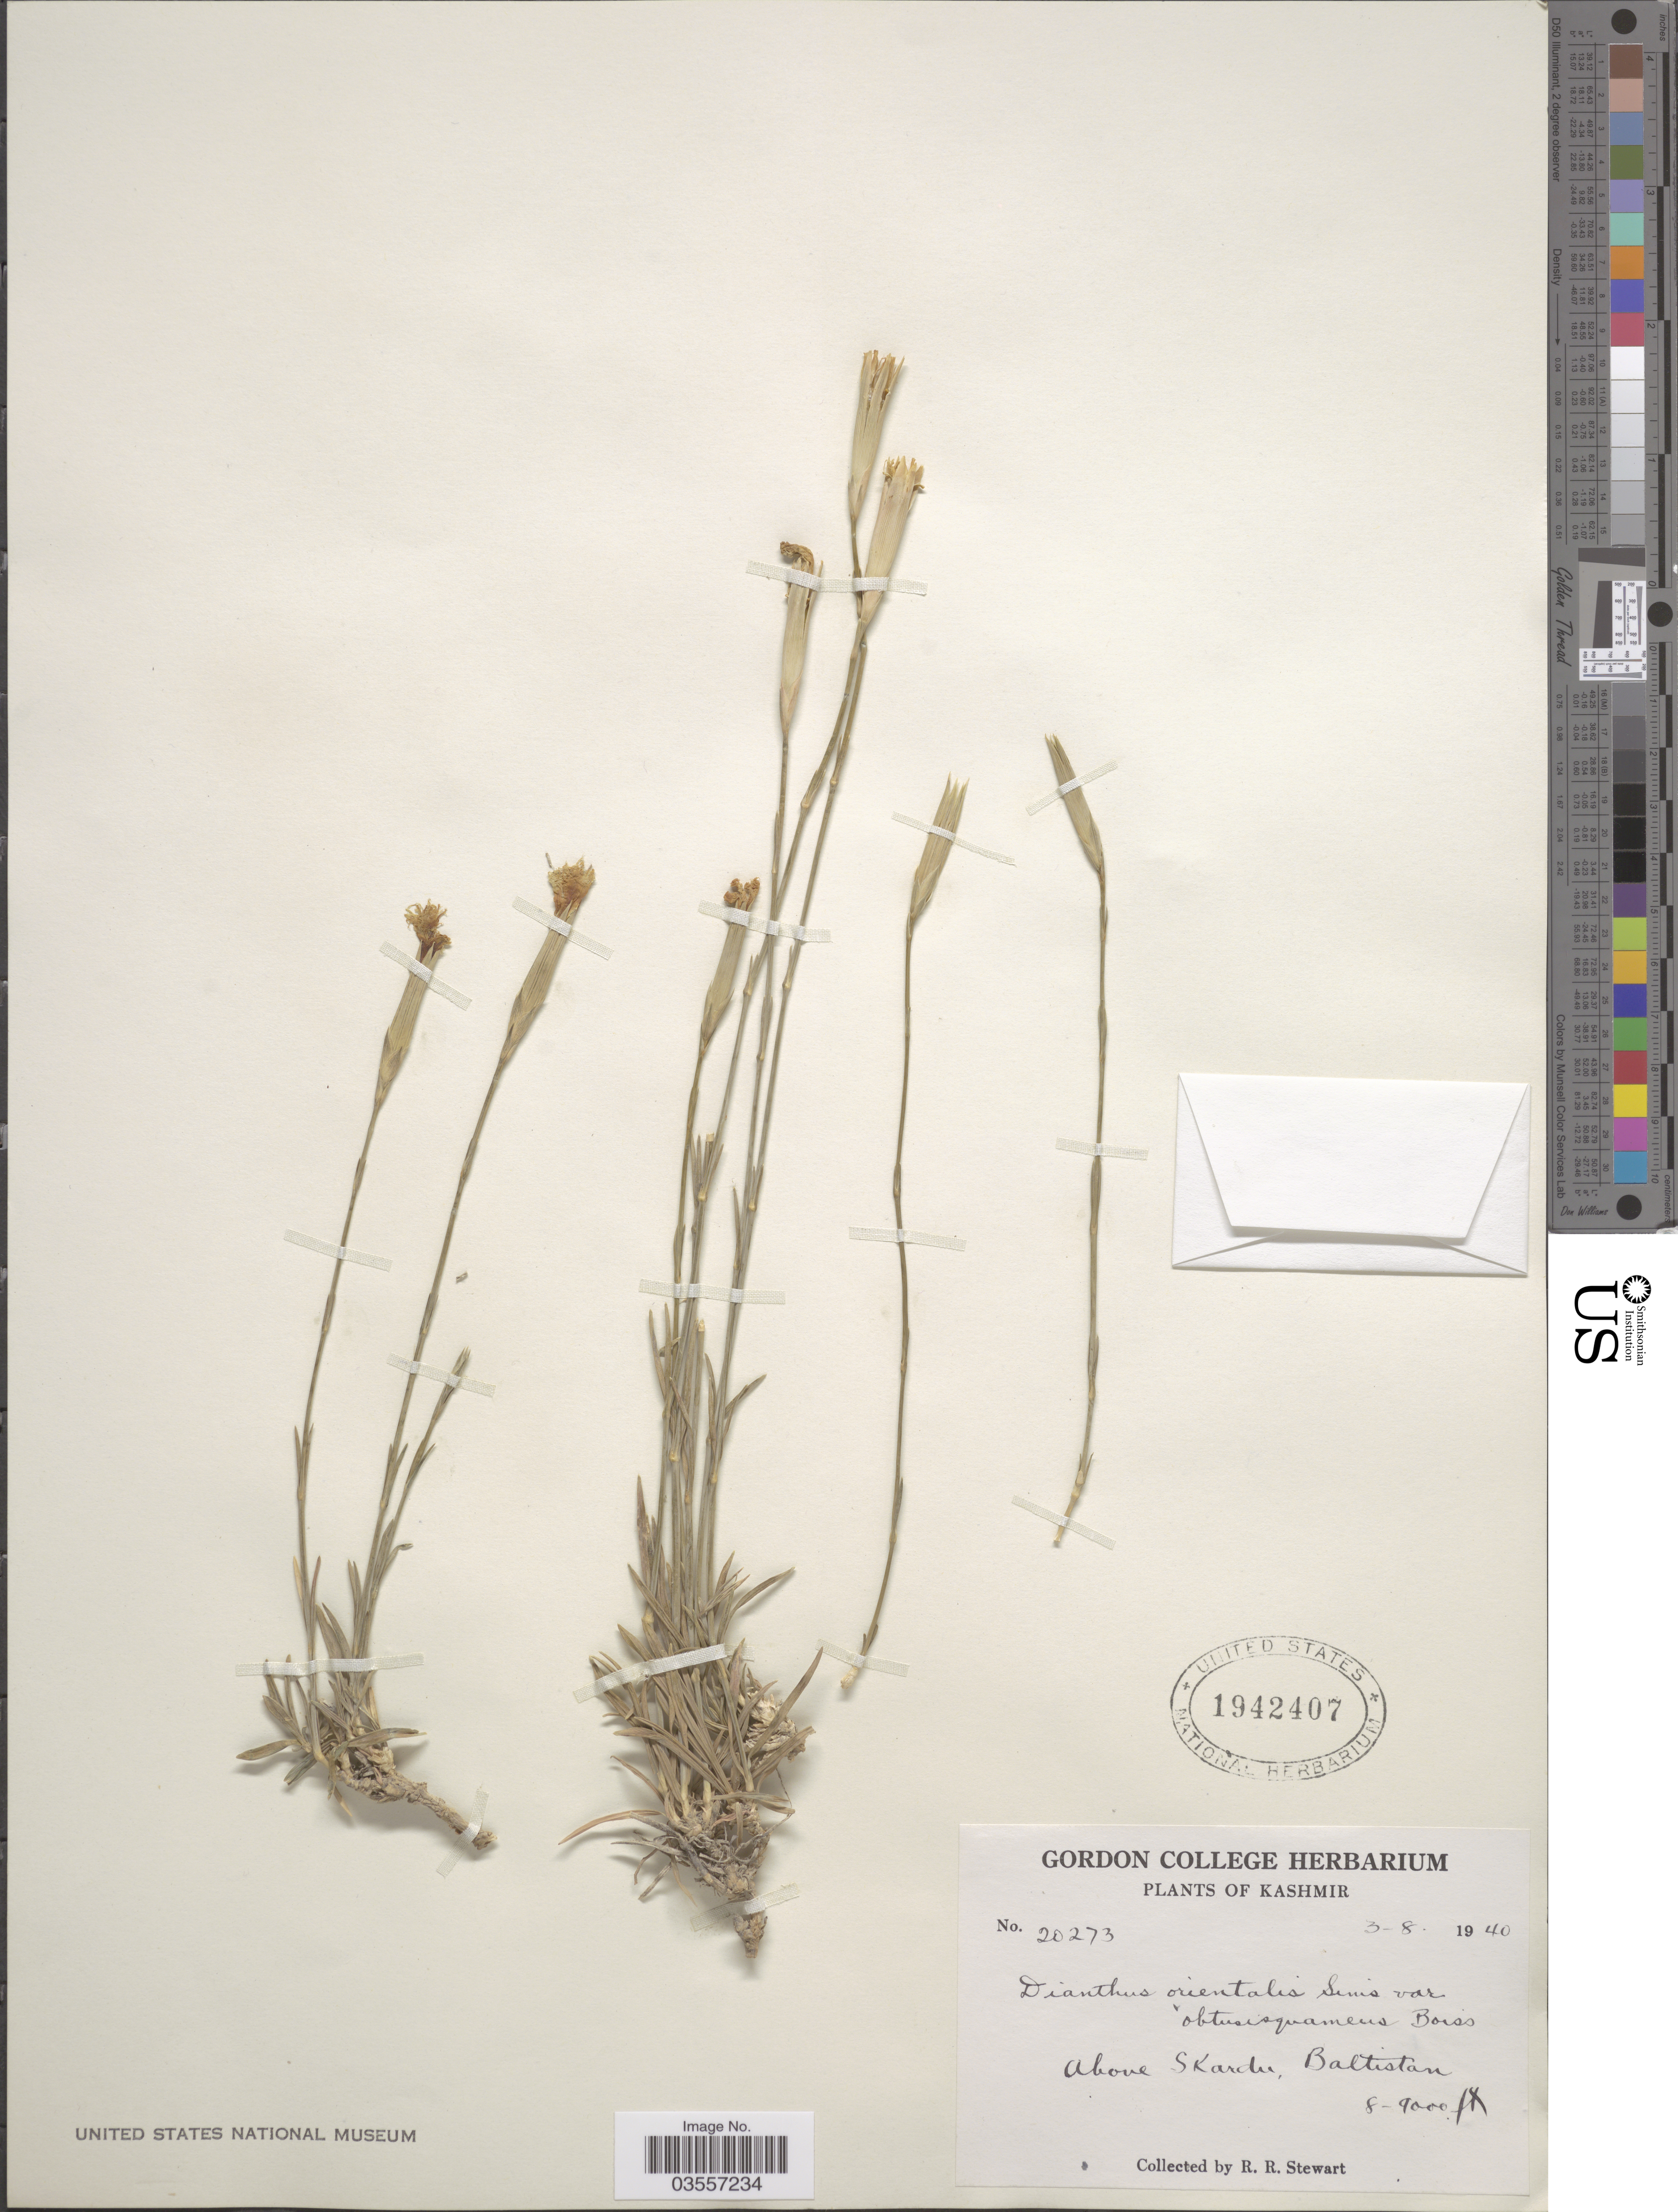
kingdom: Plantae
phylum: Tracheophyta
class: Magnoliopsida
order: Caryophyllales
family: Caryophyllaceae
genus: Dianthus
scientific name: Dianthus orientalis subsp. orientalis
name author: Adams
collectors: R. Stewart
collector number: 20273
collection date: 1940-08-03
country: India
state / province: Jammu and Kashmir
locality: Kashmir. Above Skardu, Baltistan.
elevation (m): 2438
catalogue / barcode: US 1942407